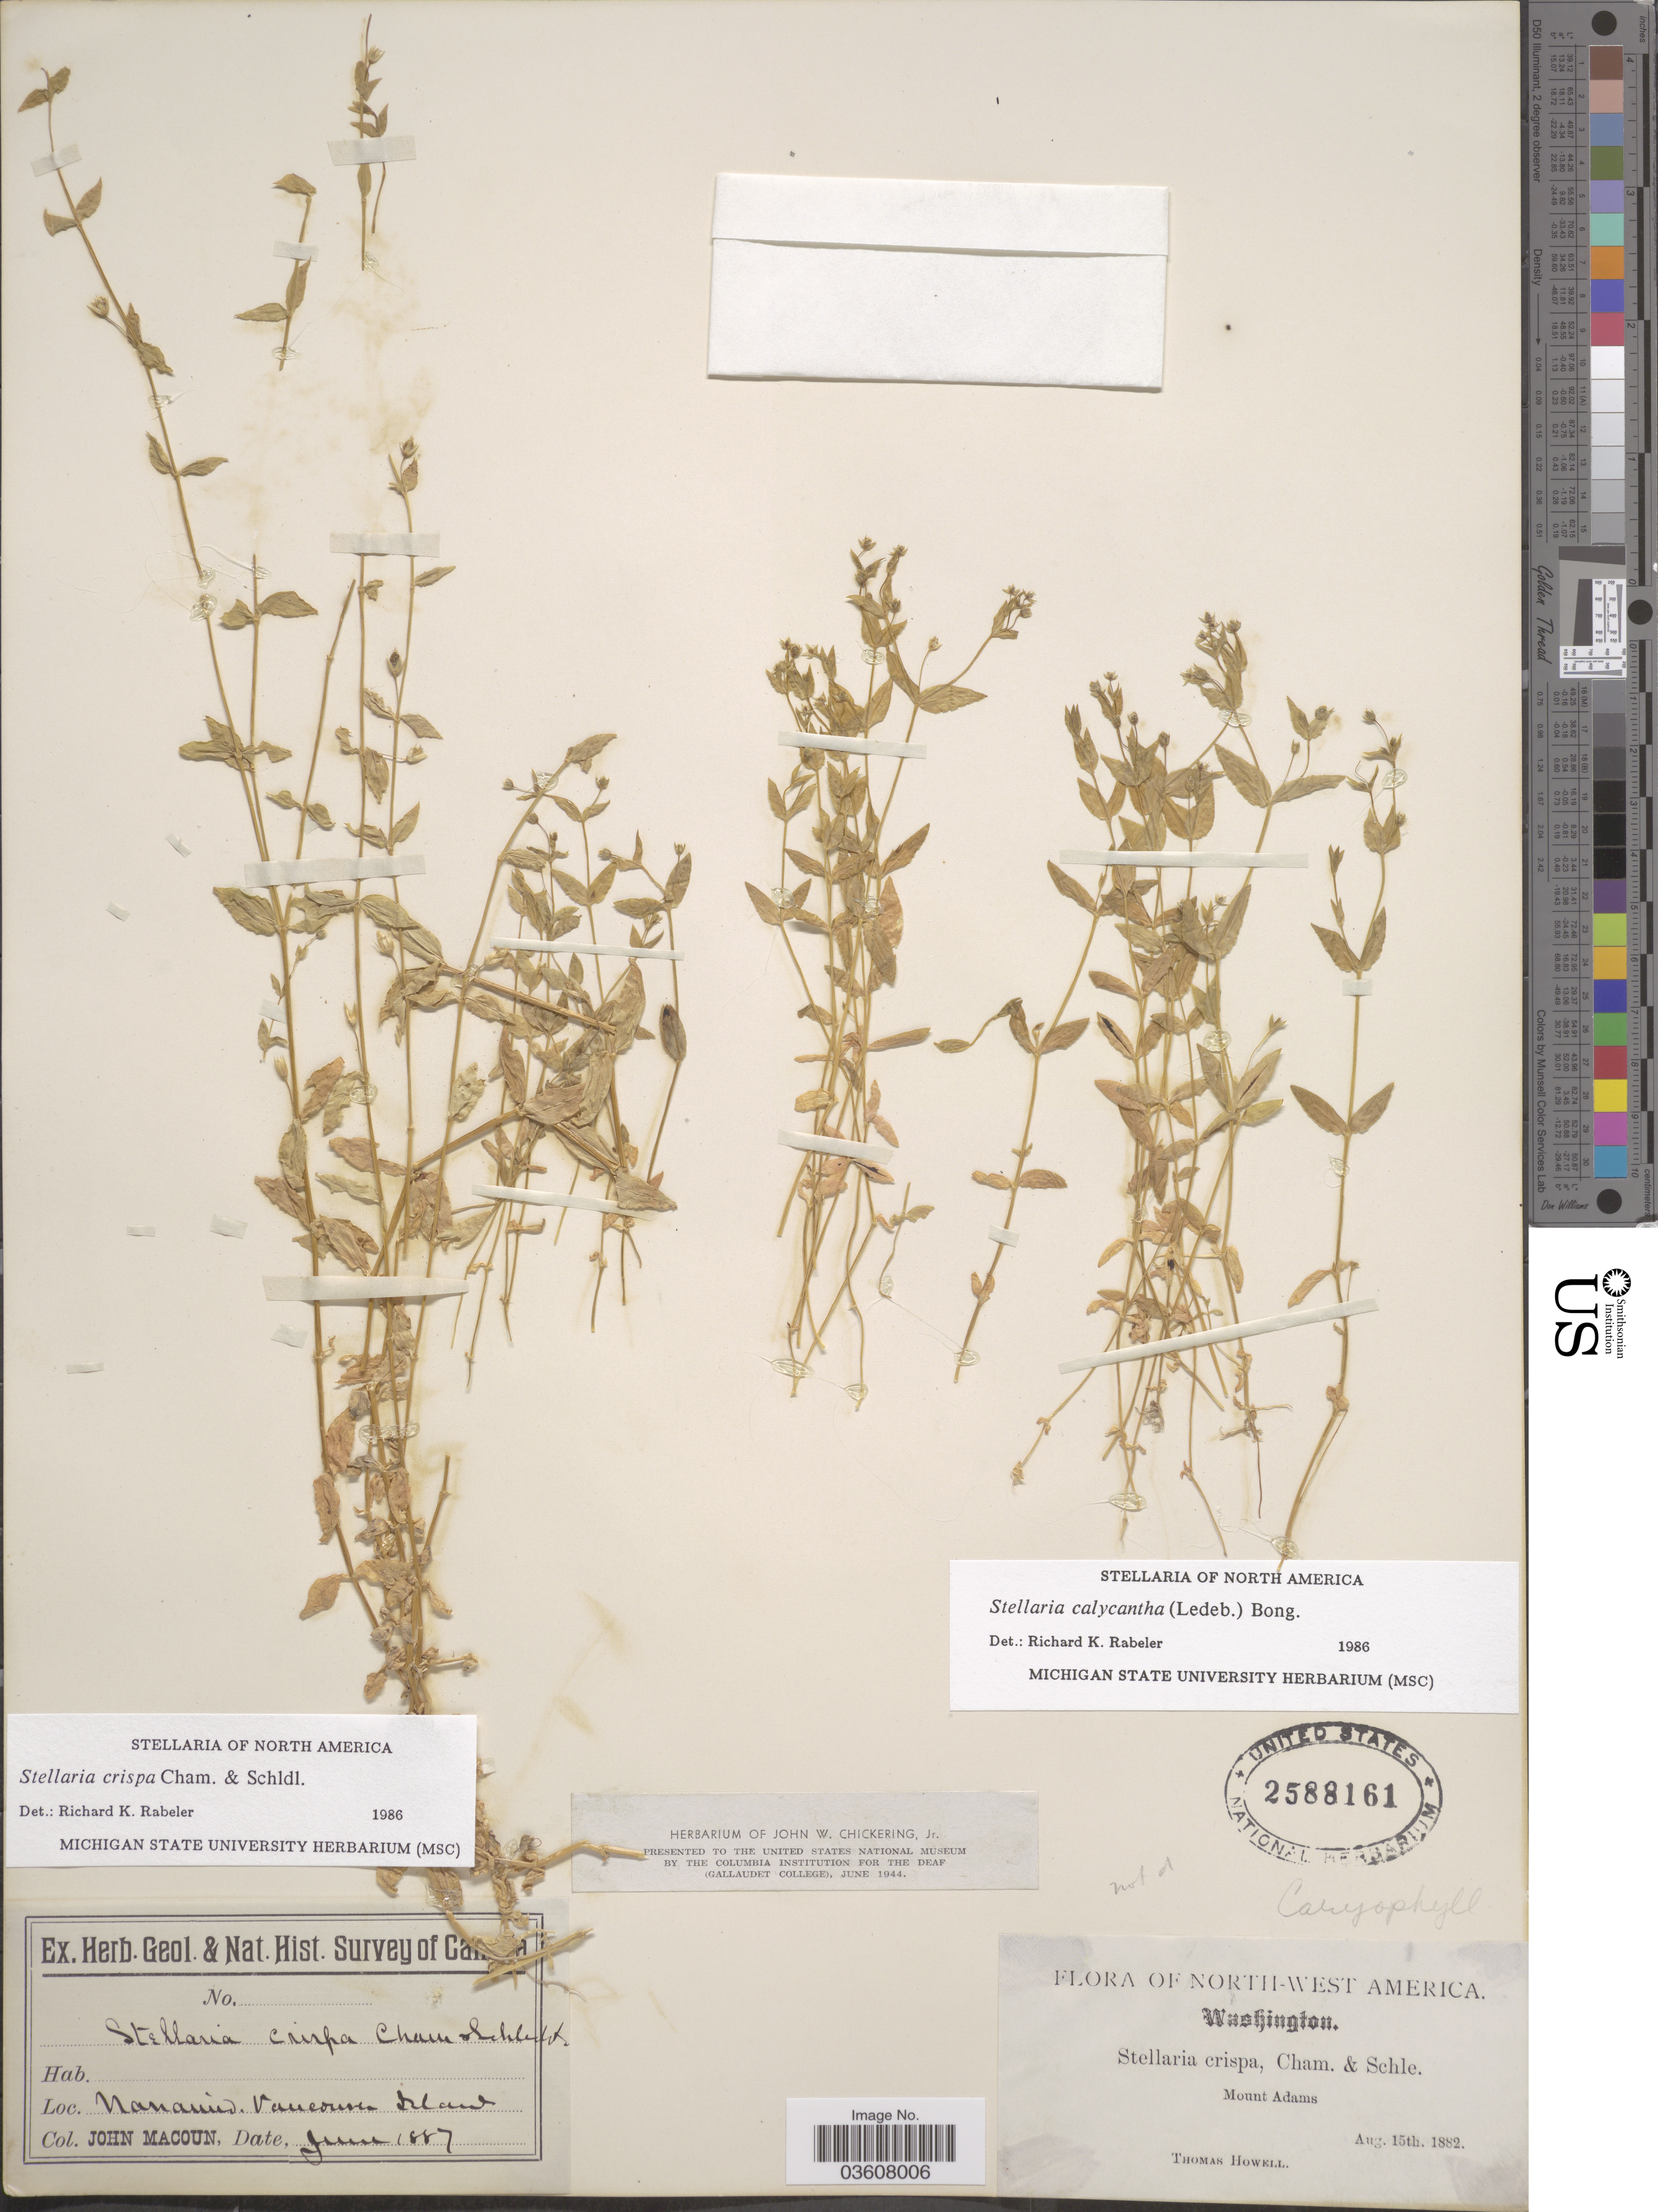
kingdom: Plantae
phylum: Tracheophyta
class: Magnoliopsida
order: Caryophyllales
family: Caryophyllaceae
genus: Stellaria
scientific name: Stellaria calycantha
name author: (Ledeb.) Bong.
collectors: J. Macoun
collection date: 1887-06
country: Canada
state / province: British Columbia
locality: Nanaimo, Vancouver Island.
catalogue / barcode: US 2588161-2